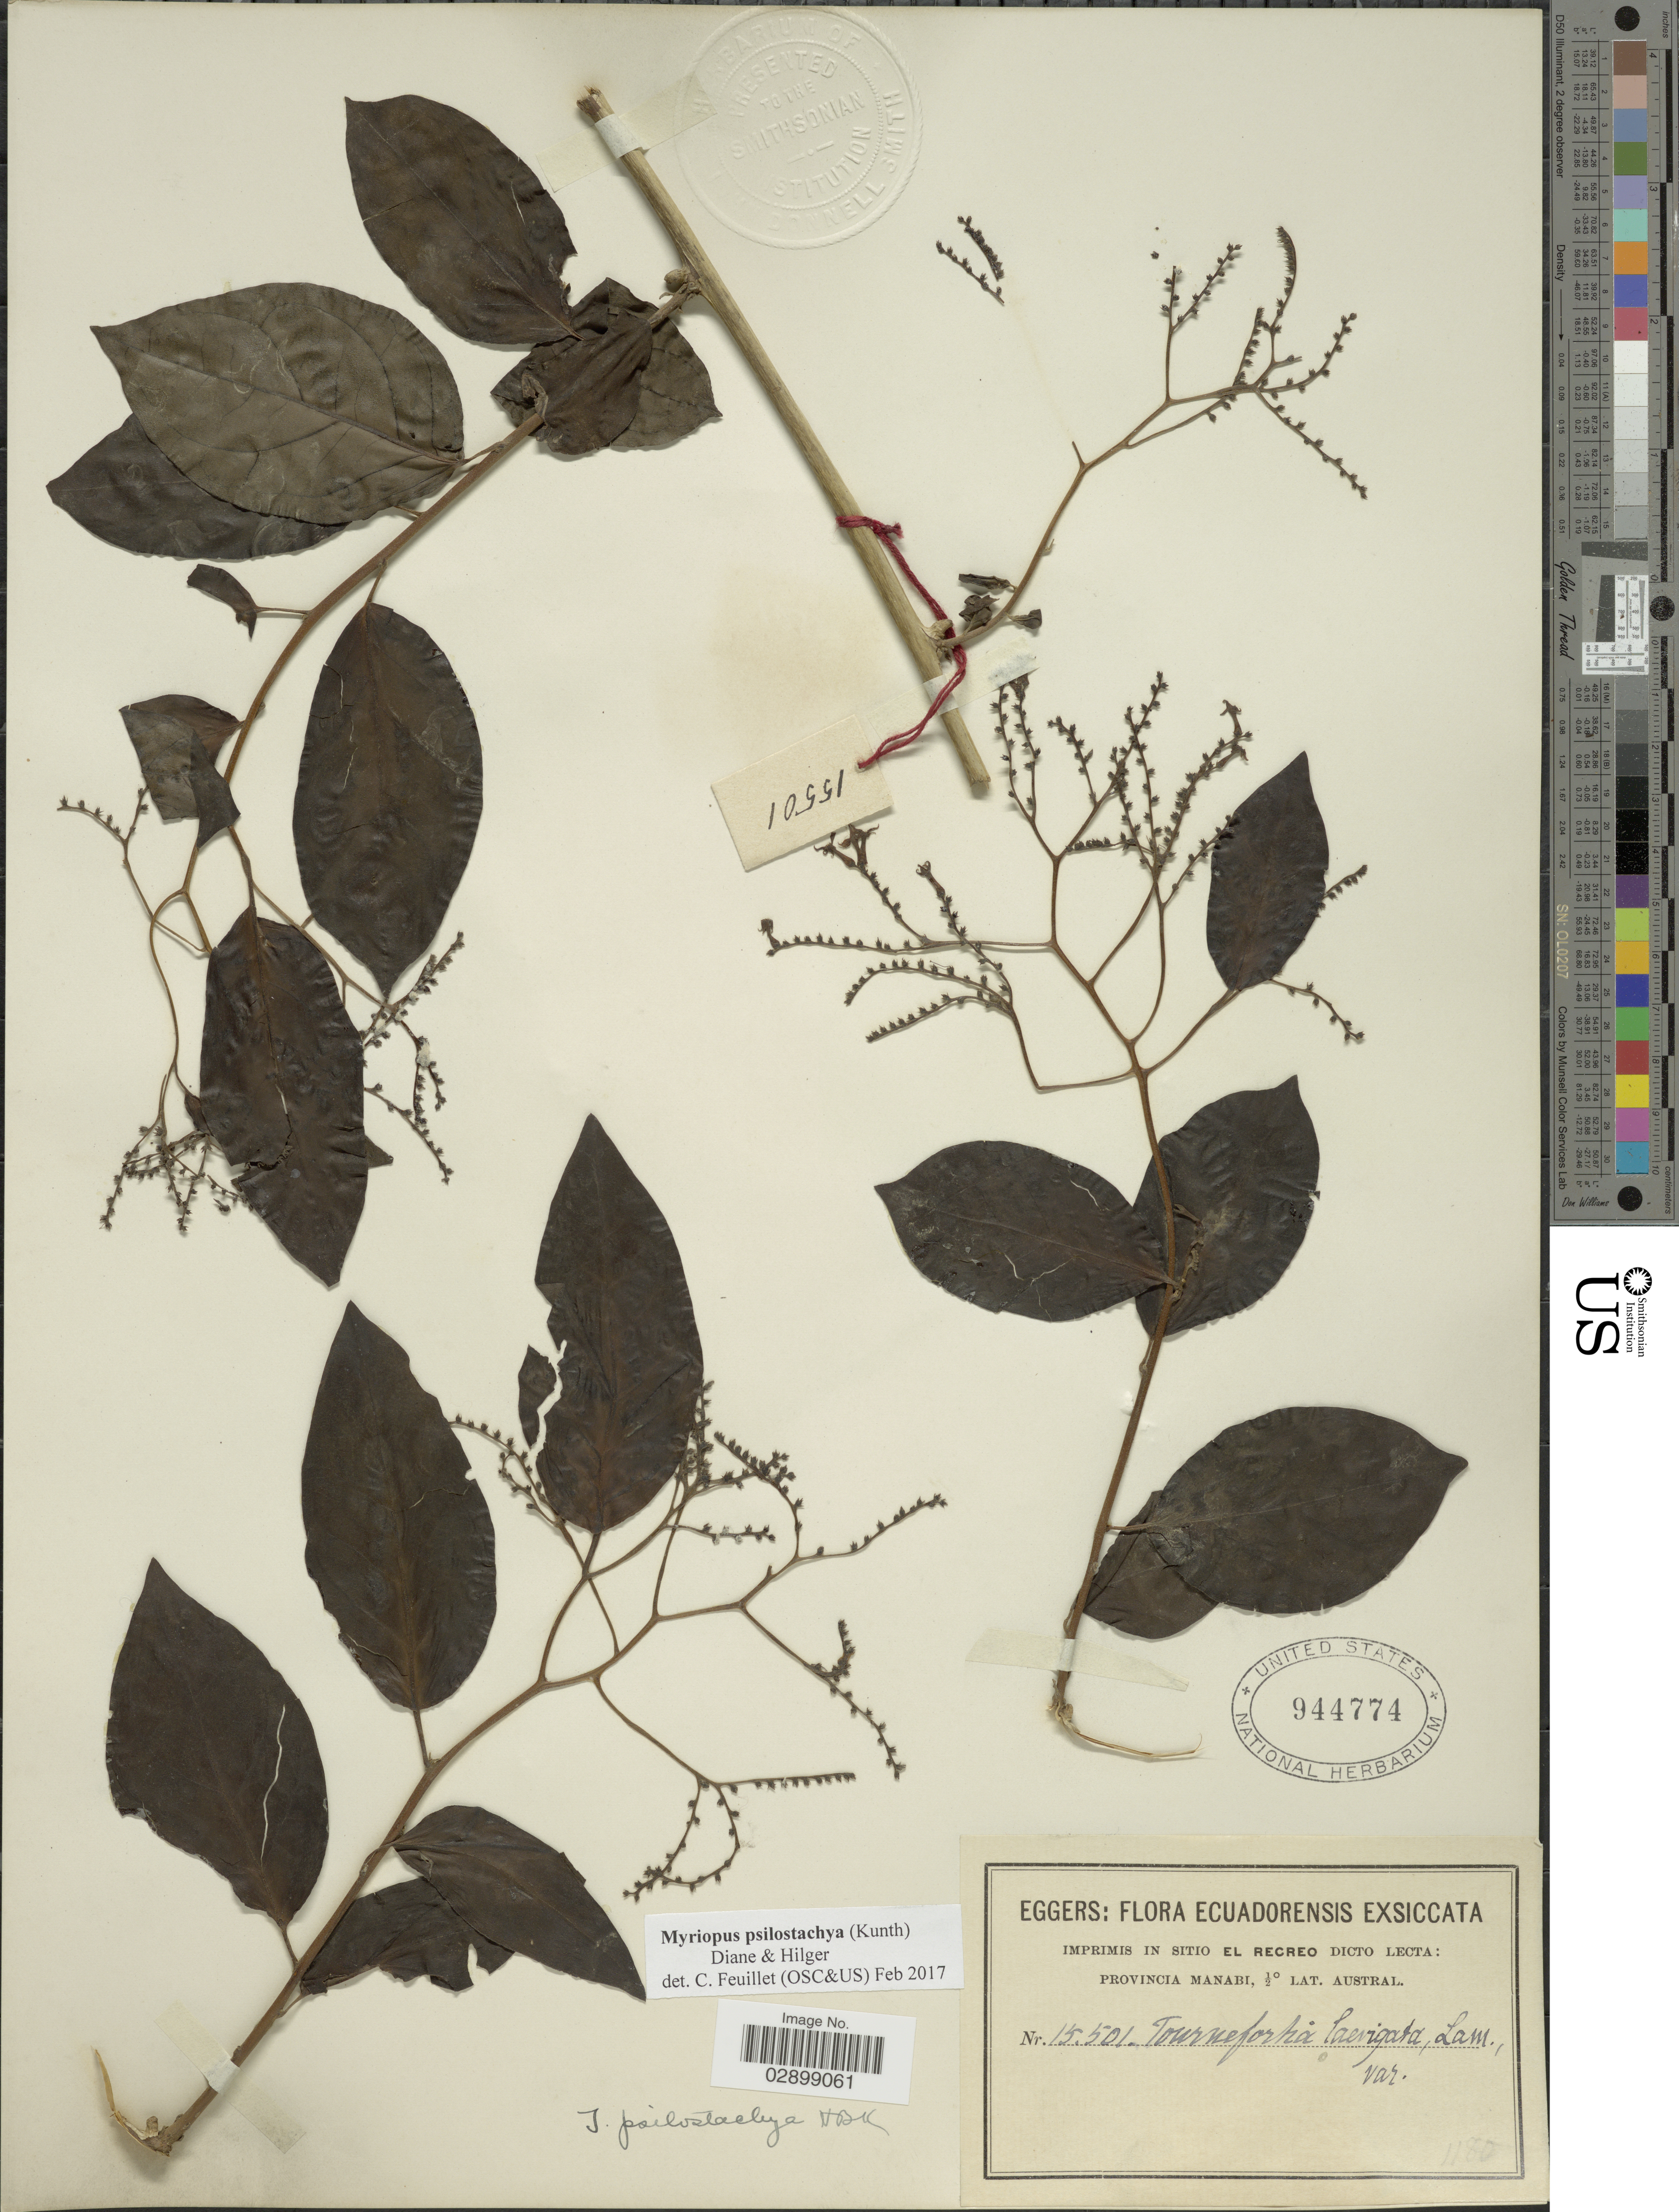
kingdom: Plantae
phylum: Tracheophyta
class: Magnoliopsida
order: Boraginales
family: Heliotropiaceae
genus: Myriopus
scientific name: Myriopus psilostachya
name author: (Kunth) Diane & Hilger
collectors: -. Eggers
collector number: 15501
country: Ecuador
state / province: Manabí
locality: Imprimis in sitio El Recreo dicto lecta.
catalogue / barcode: US 944774